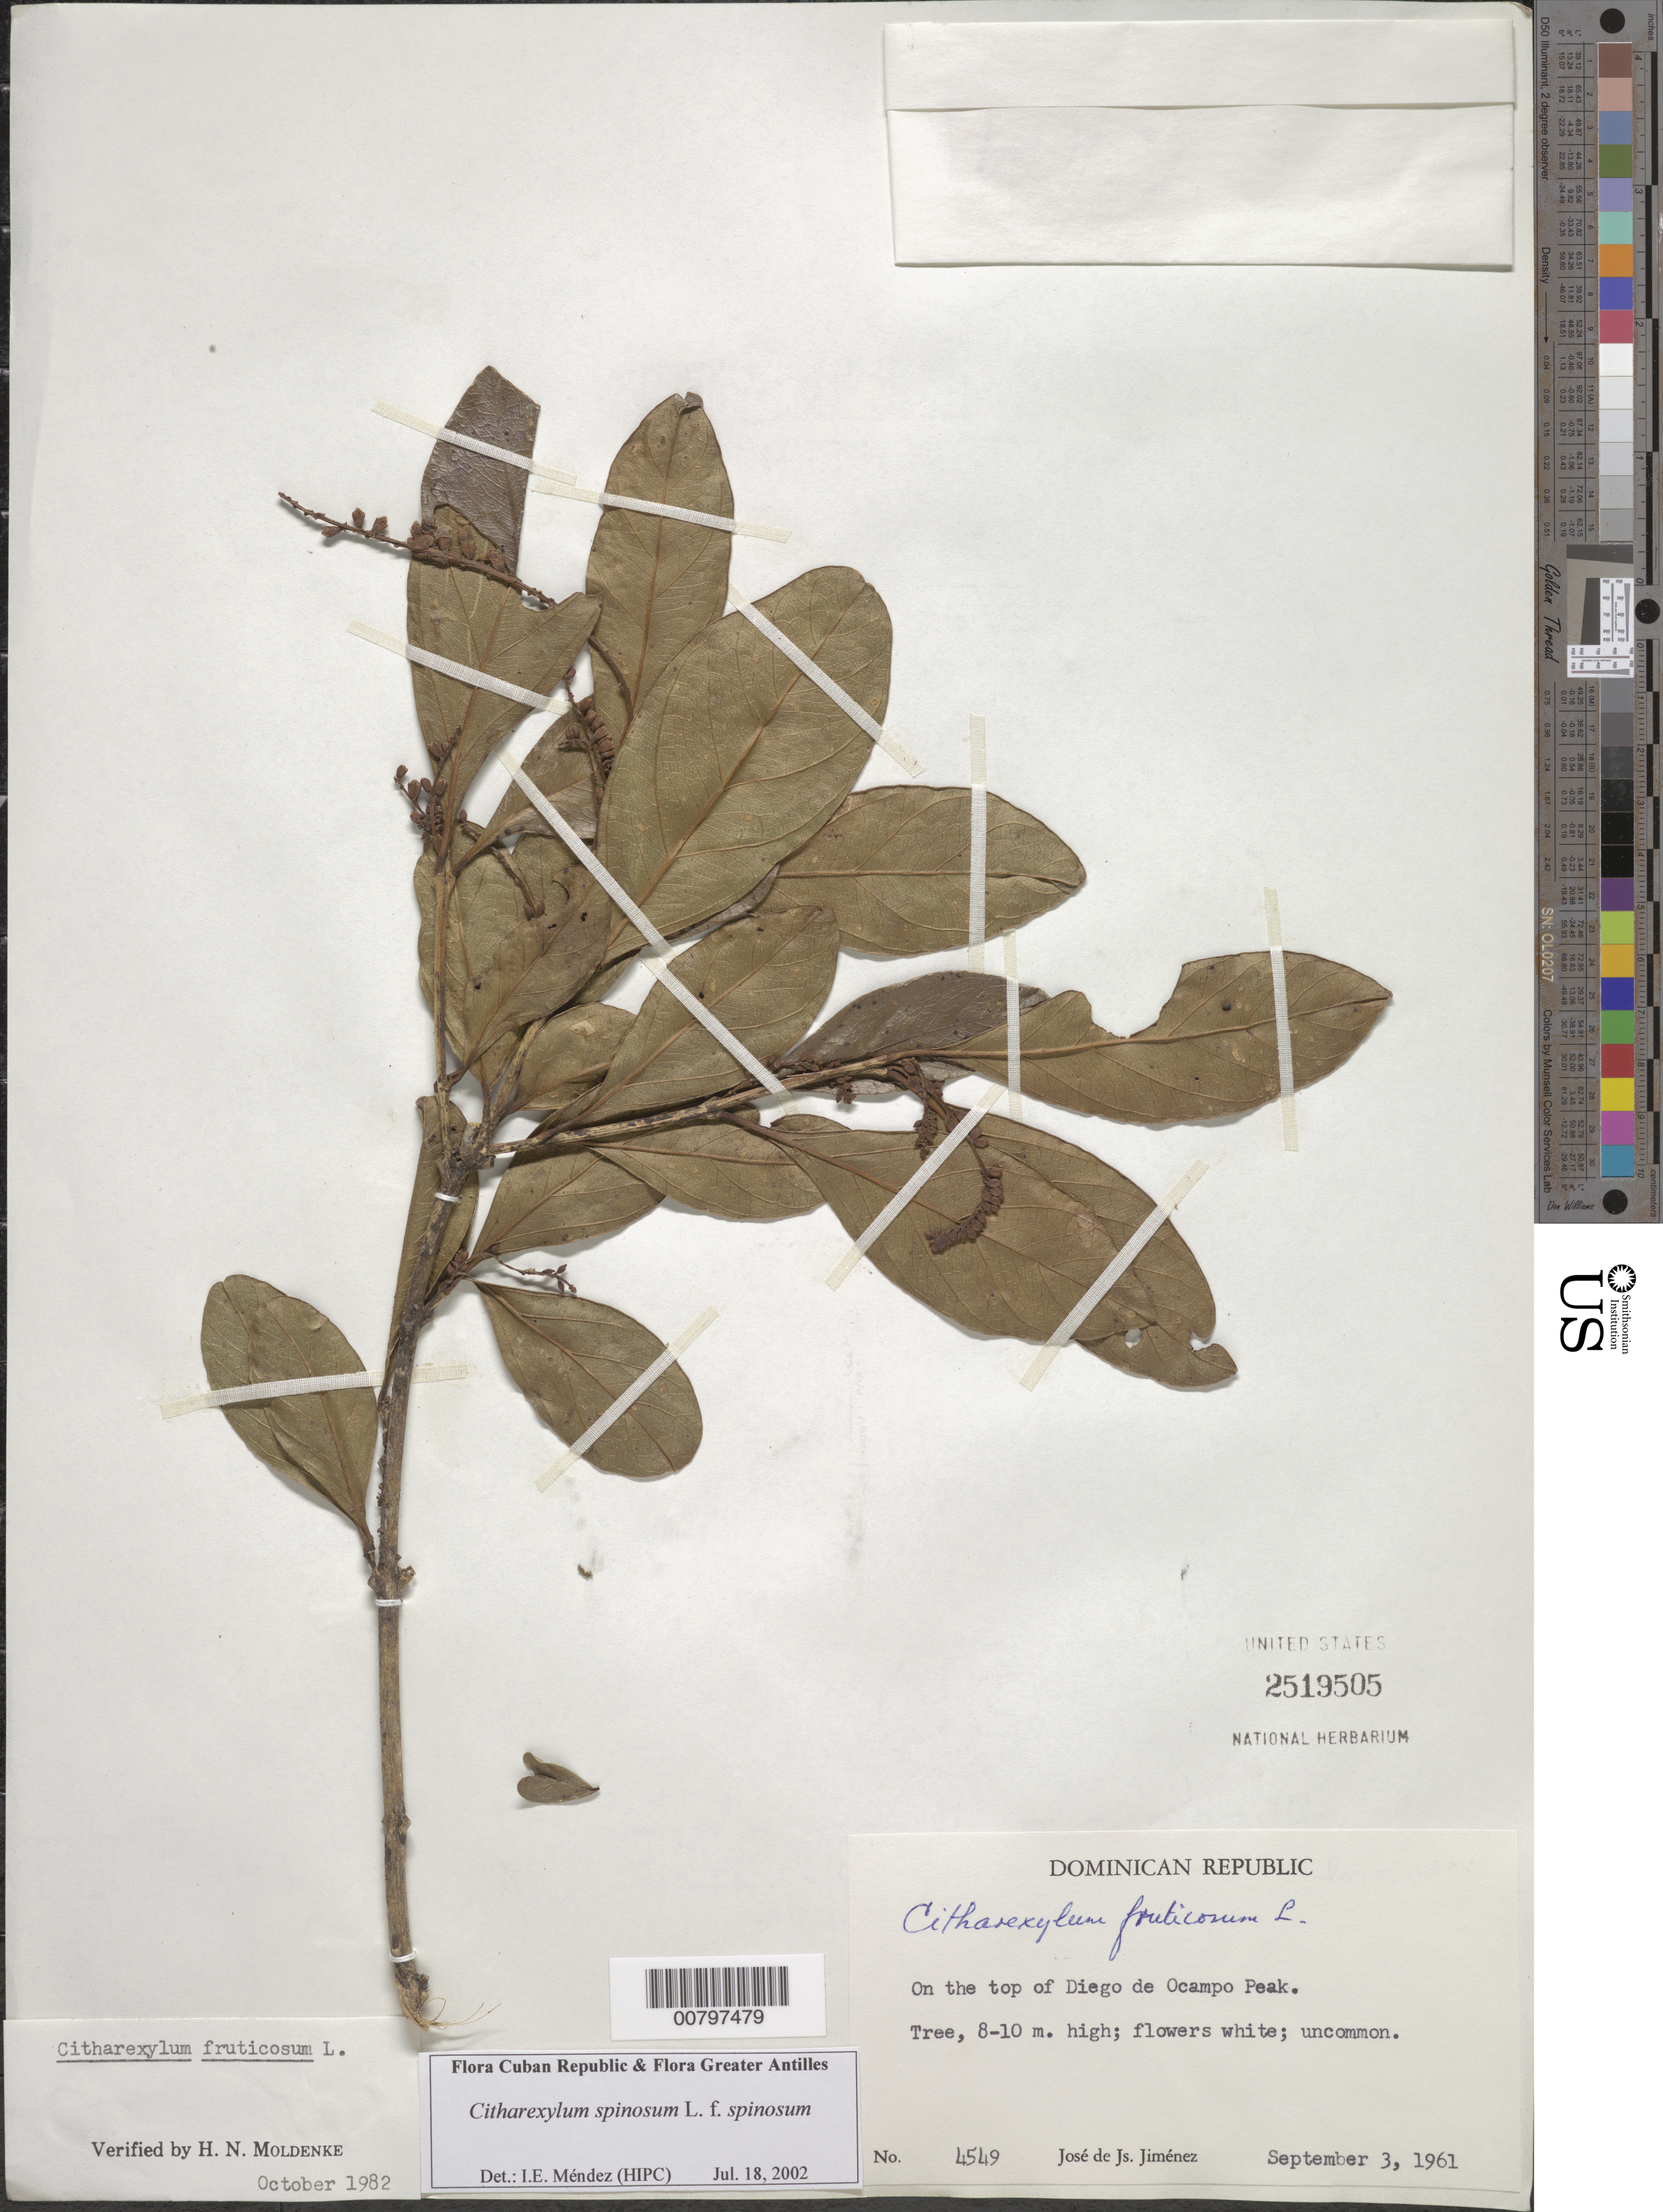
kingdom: Plantae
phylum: Tracheophyta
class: Magnoliopsida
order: Lamiales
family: Verbenaceae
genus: Citharexylum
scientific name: Citharexylum spinosum f. spinosum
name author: L.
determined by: Méndez, Isidro E., (HIPC)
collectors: J. J. Jiménez Almonte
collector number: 4549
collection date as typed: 03 Sep 1961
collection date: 1961-09-03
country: Dominican Republic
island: Hispaniola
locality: On top of Diego de Ocampo Peak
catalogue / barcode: US 2519505